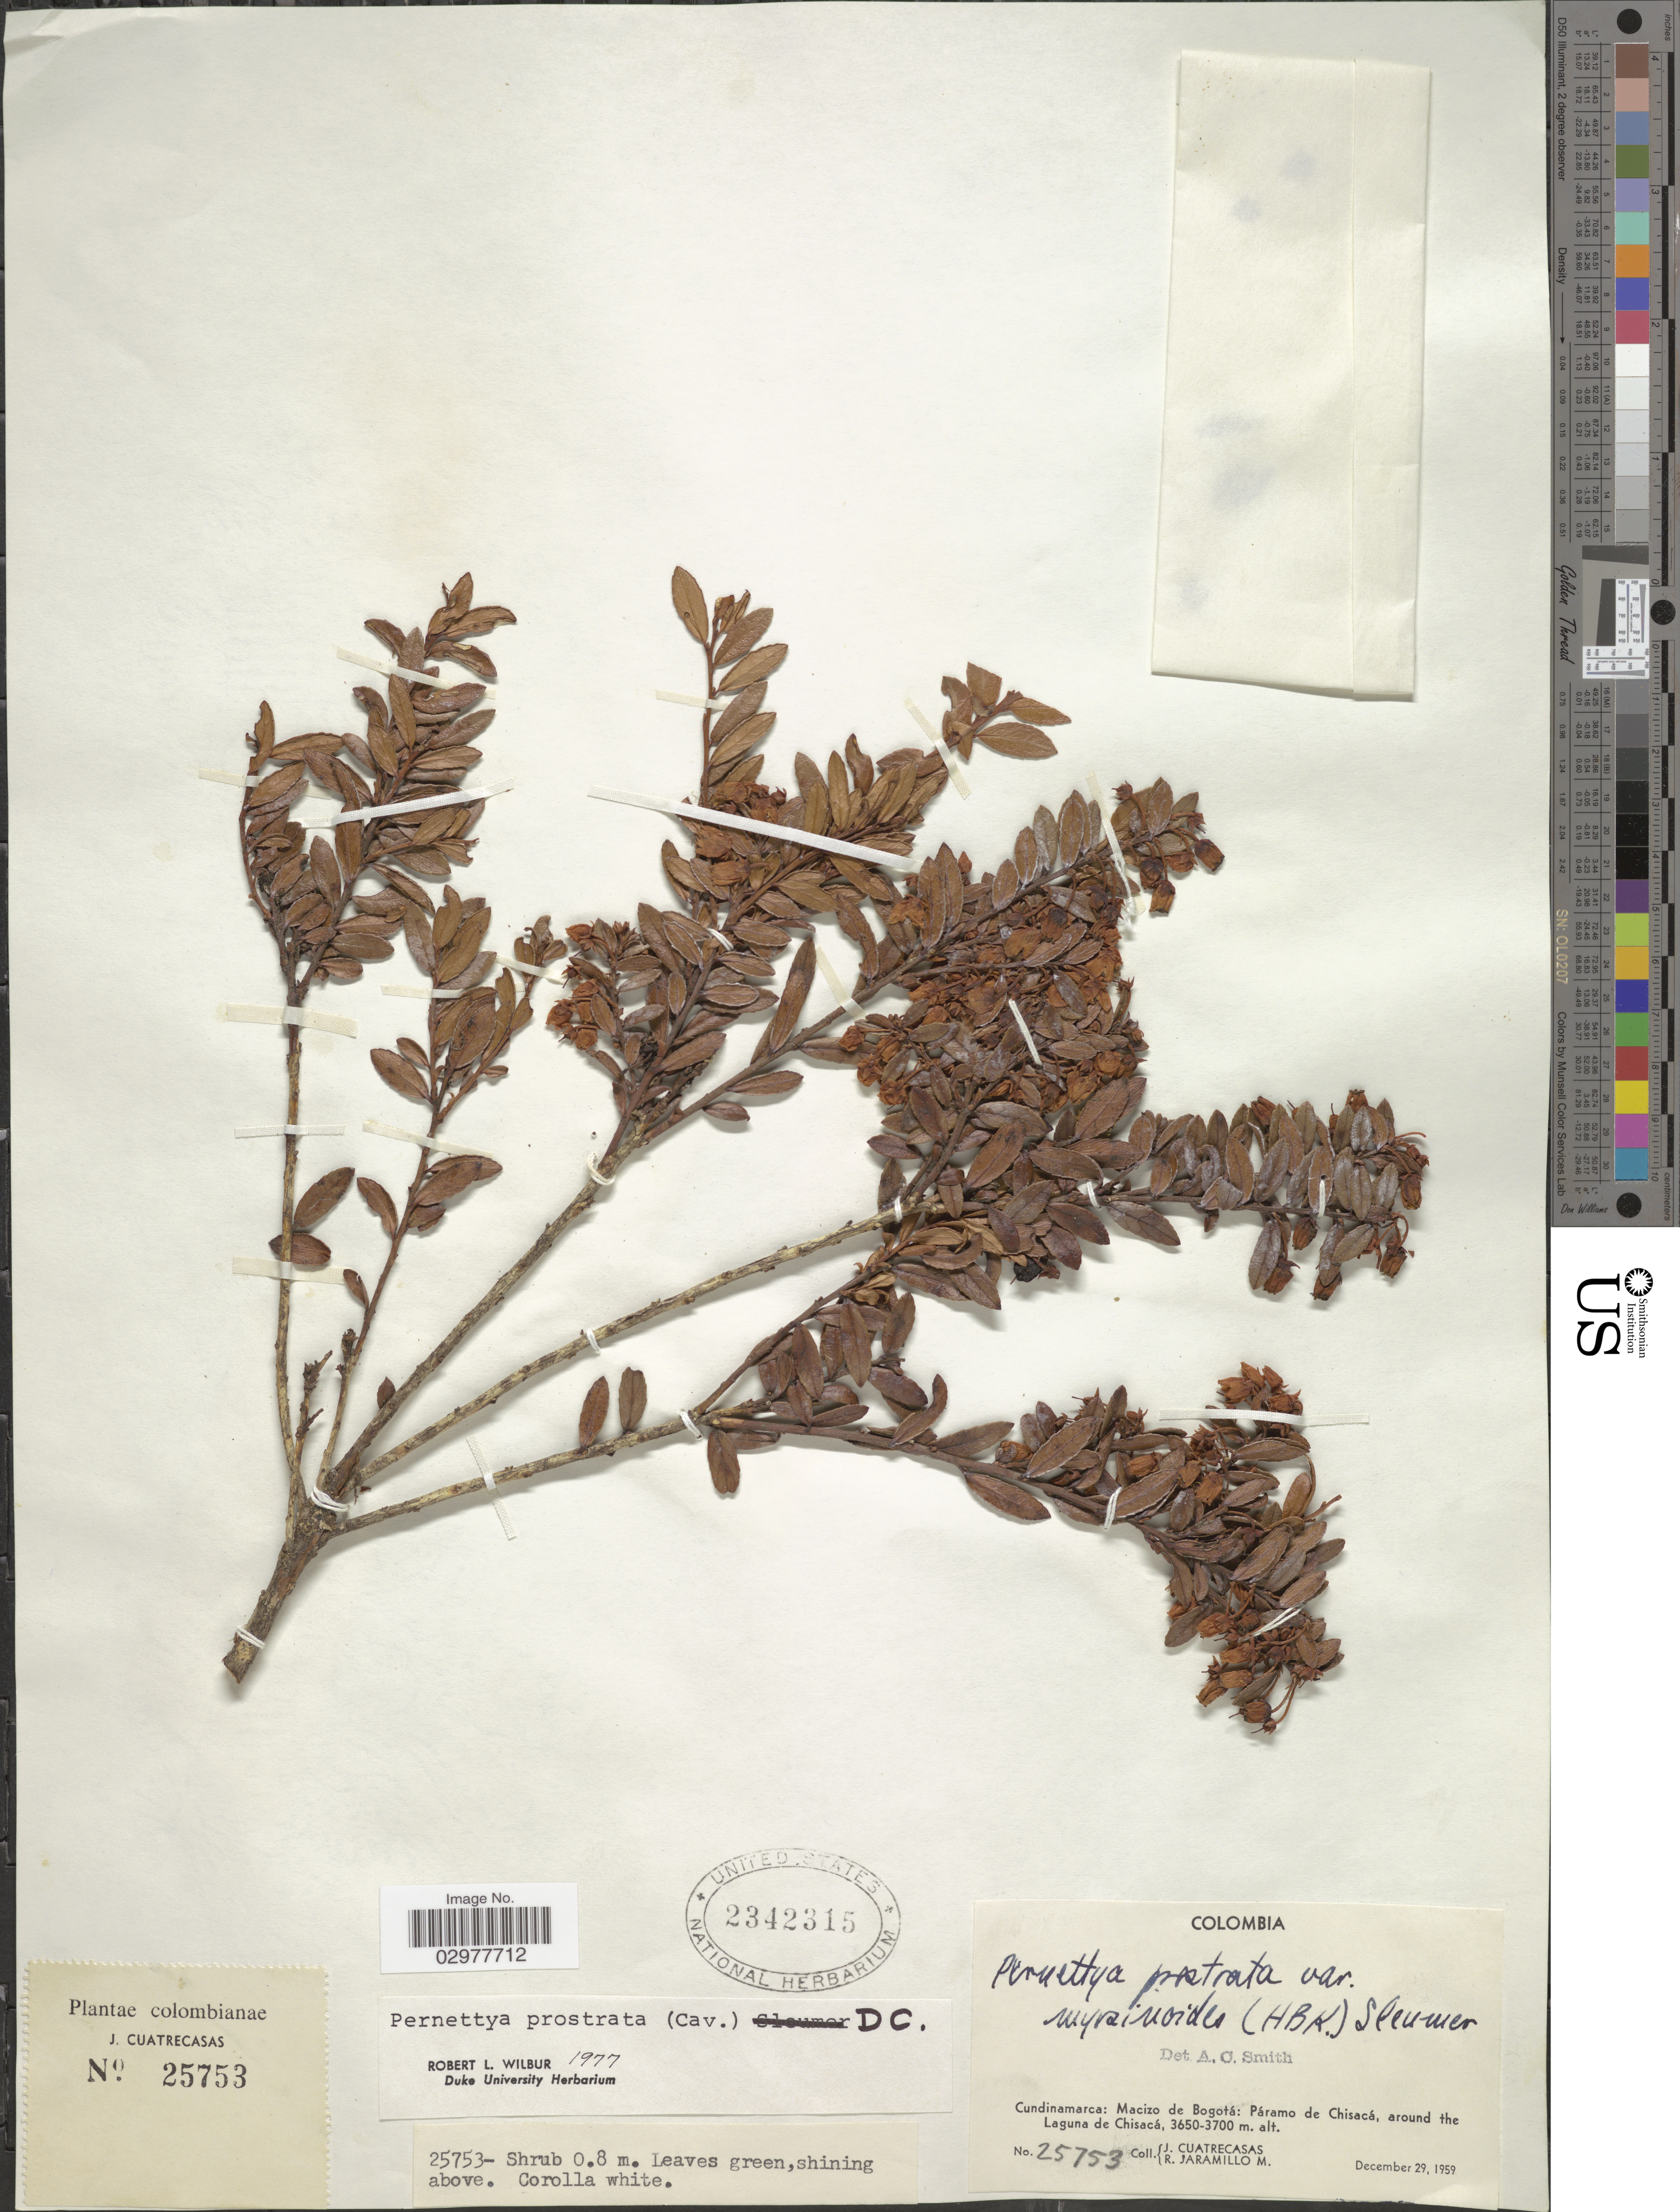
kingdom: Plantae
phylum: Tracheophyta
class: Magnoliopsida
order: Ericales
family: Ericaceae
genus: Pernettya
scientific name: Pernettya prostrata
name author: (Cav.) DC.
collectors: J. Cuatrecasas & R. Jaramillo M.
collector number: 25753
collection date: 1959-12-29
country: Colombia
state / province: Cundinamarca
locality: Macizo de Bogotá: Páramo de Chisacá, around the Laguna de Chisacá.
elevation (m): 3650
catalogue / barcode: US 2342315